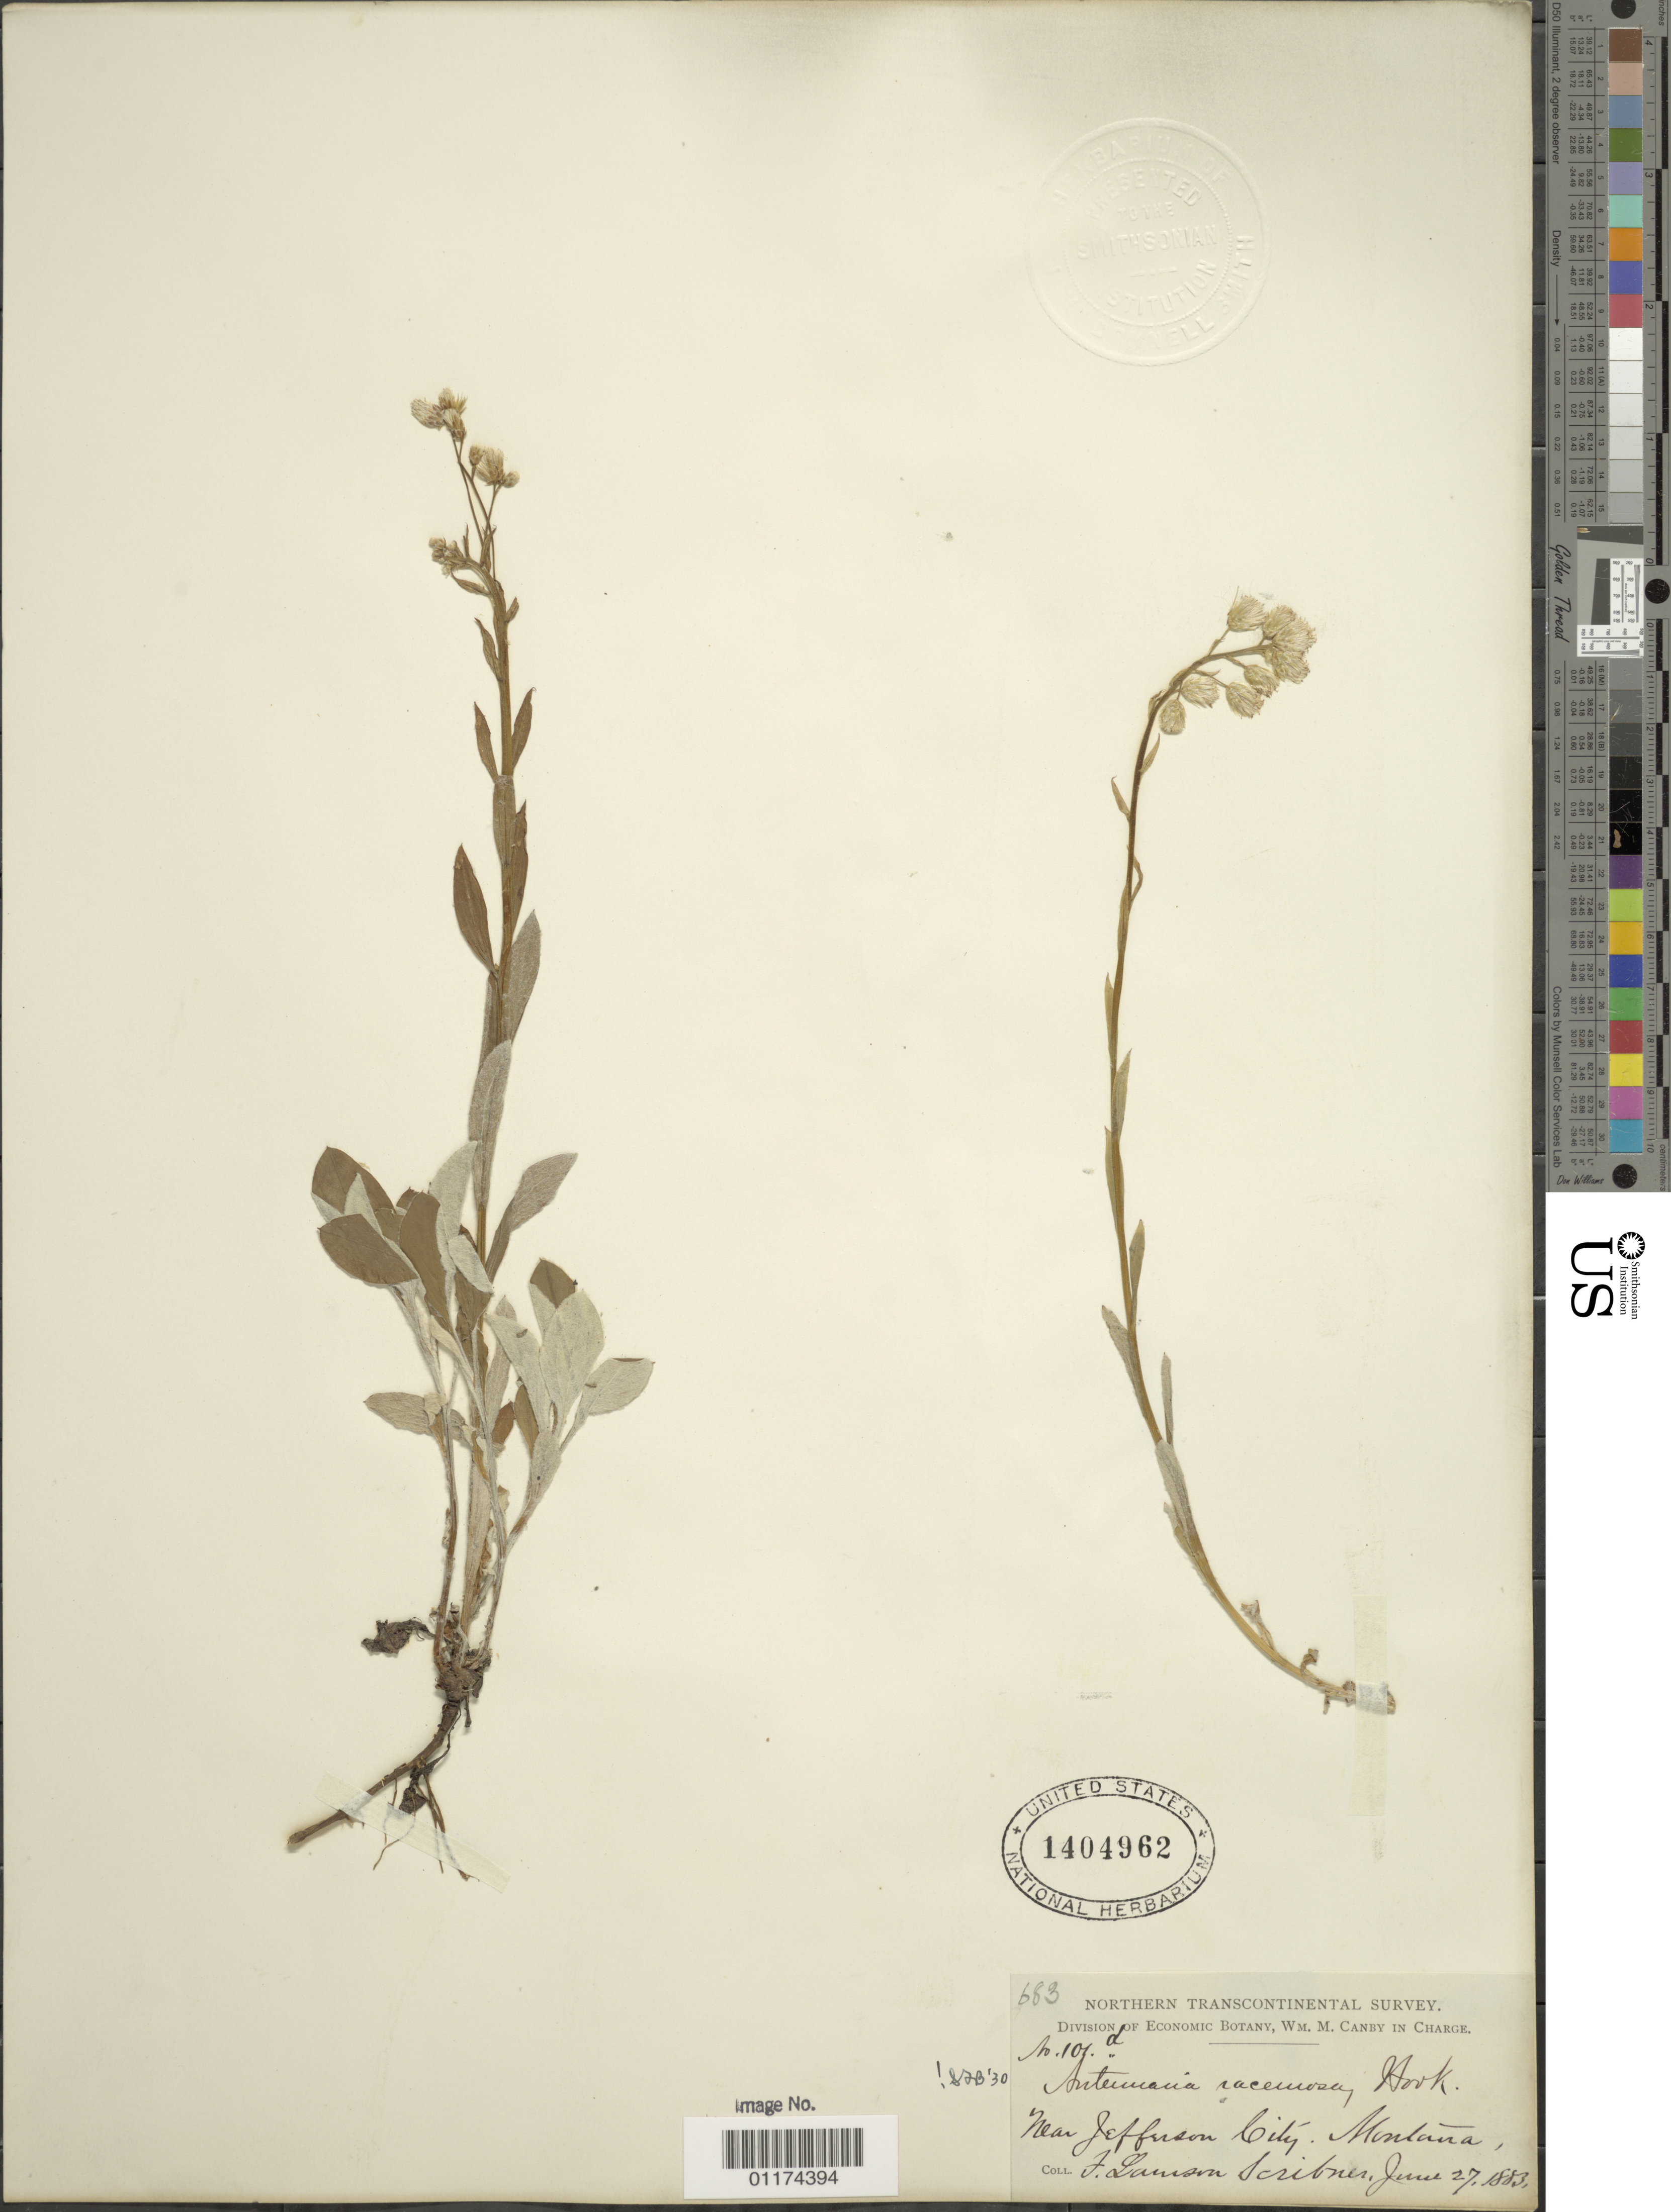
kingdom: Plantae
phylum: Tracheophyta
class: Magnoliopsida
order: Asterales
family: Asteraceae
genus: Antennaria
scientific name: Antennaria racemosa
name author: Hook.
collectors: F. L. Scribner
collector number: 101d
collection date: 1883-06-27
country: United States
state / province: Montana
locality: near Jefferson City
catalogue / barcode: US 1404962